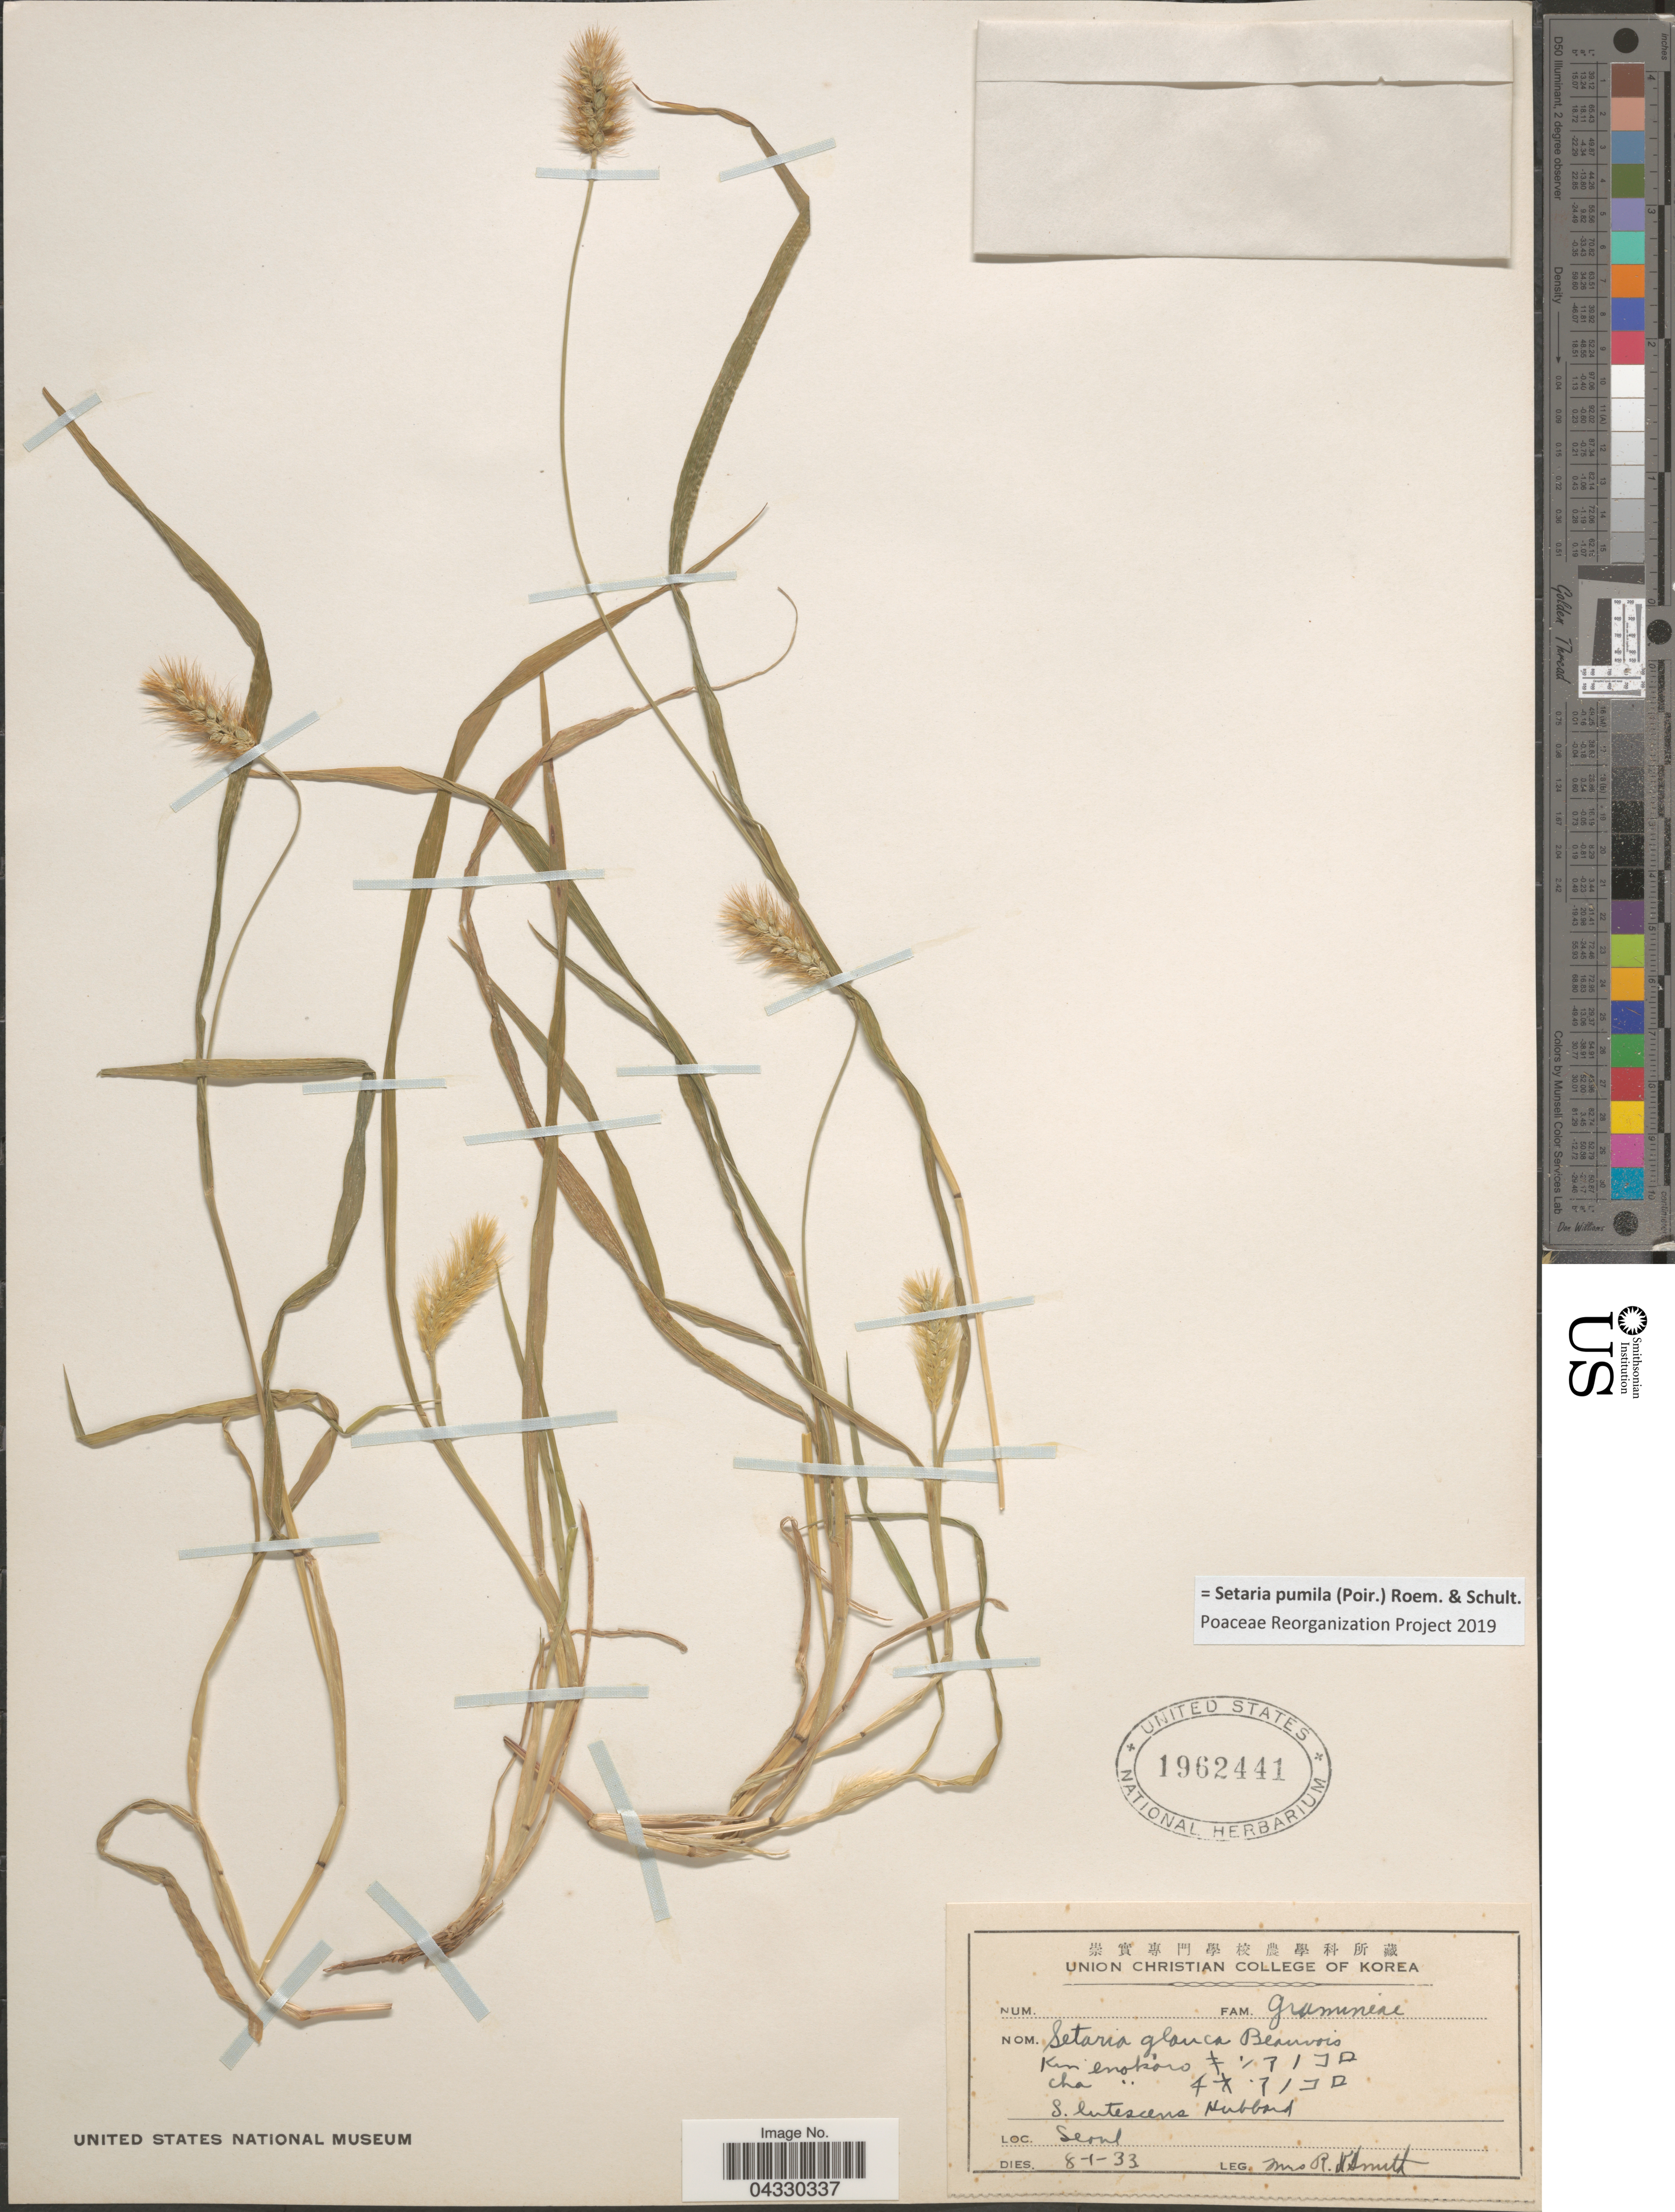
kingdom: Plantae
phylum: Tracheophyta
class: Liliopsida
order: Poales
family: Poaceae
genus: Setaria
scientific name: Setaria pumila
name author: (Poir.) Roem. & Schult.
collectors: Mrs. R. K. Smith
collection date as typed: Transcribed d/m/y: 8/1/33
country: South Korea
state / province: Seoul Special City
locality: Seoul.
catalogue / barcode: US 1962441